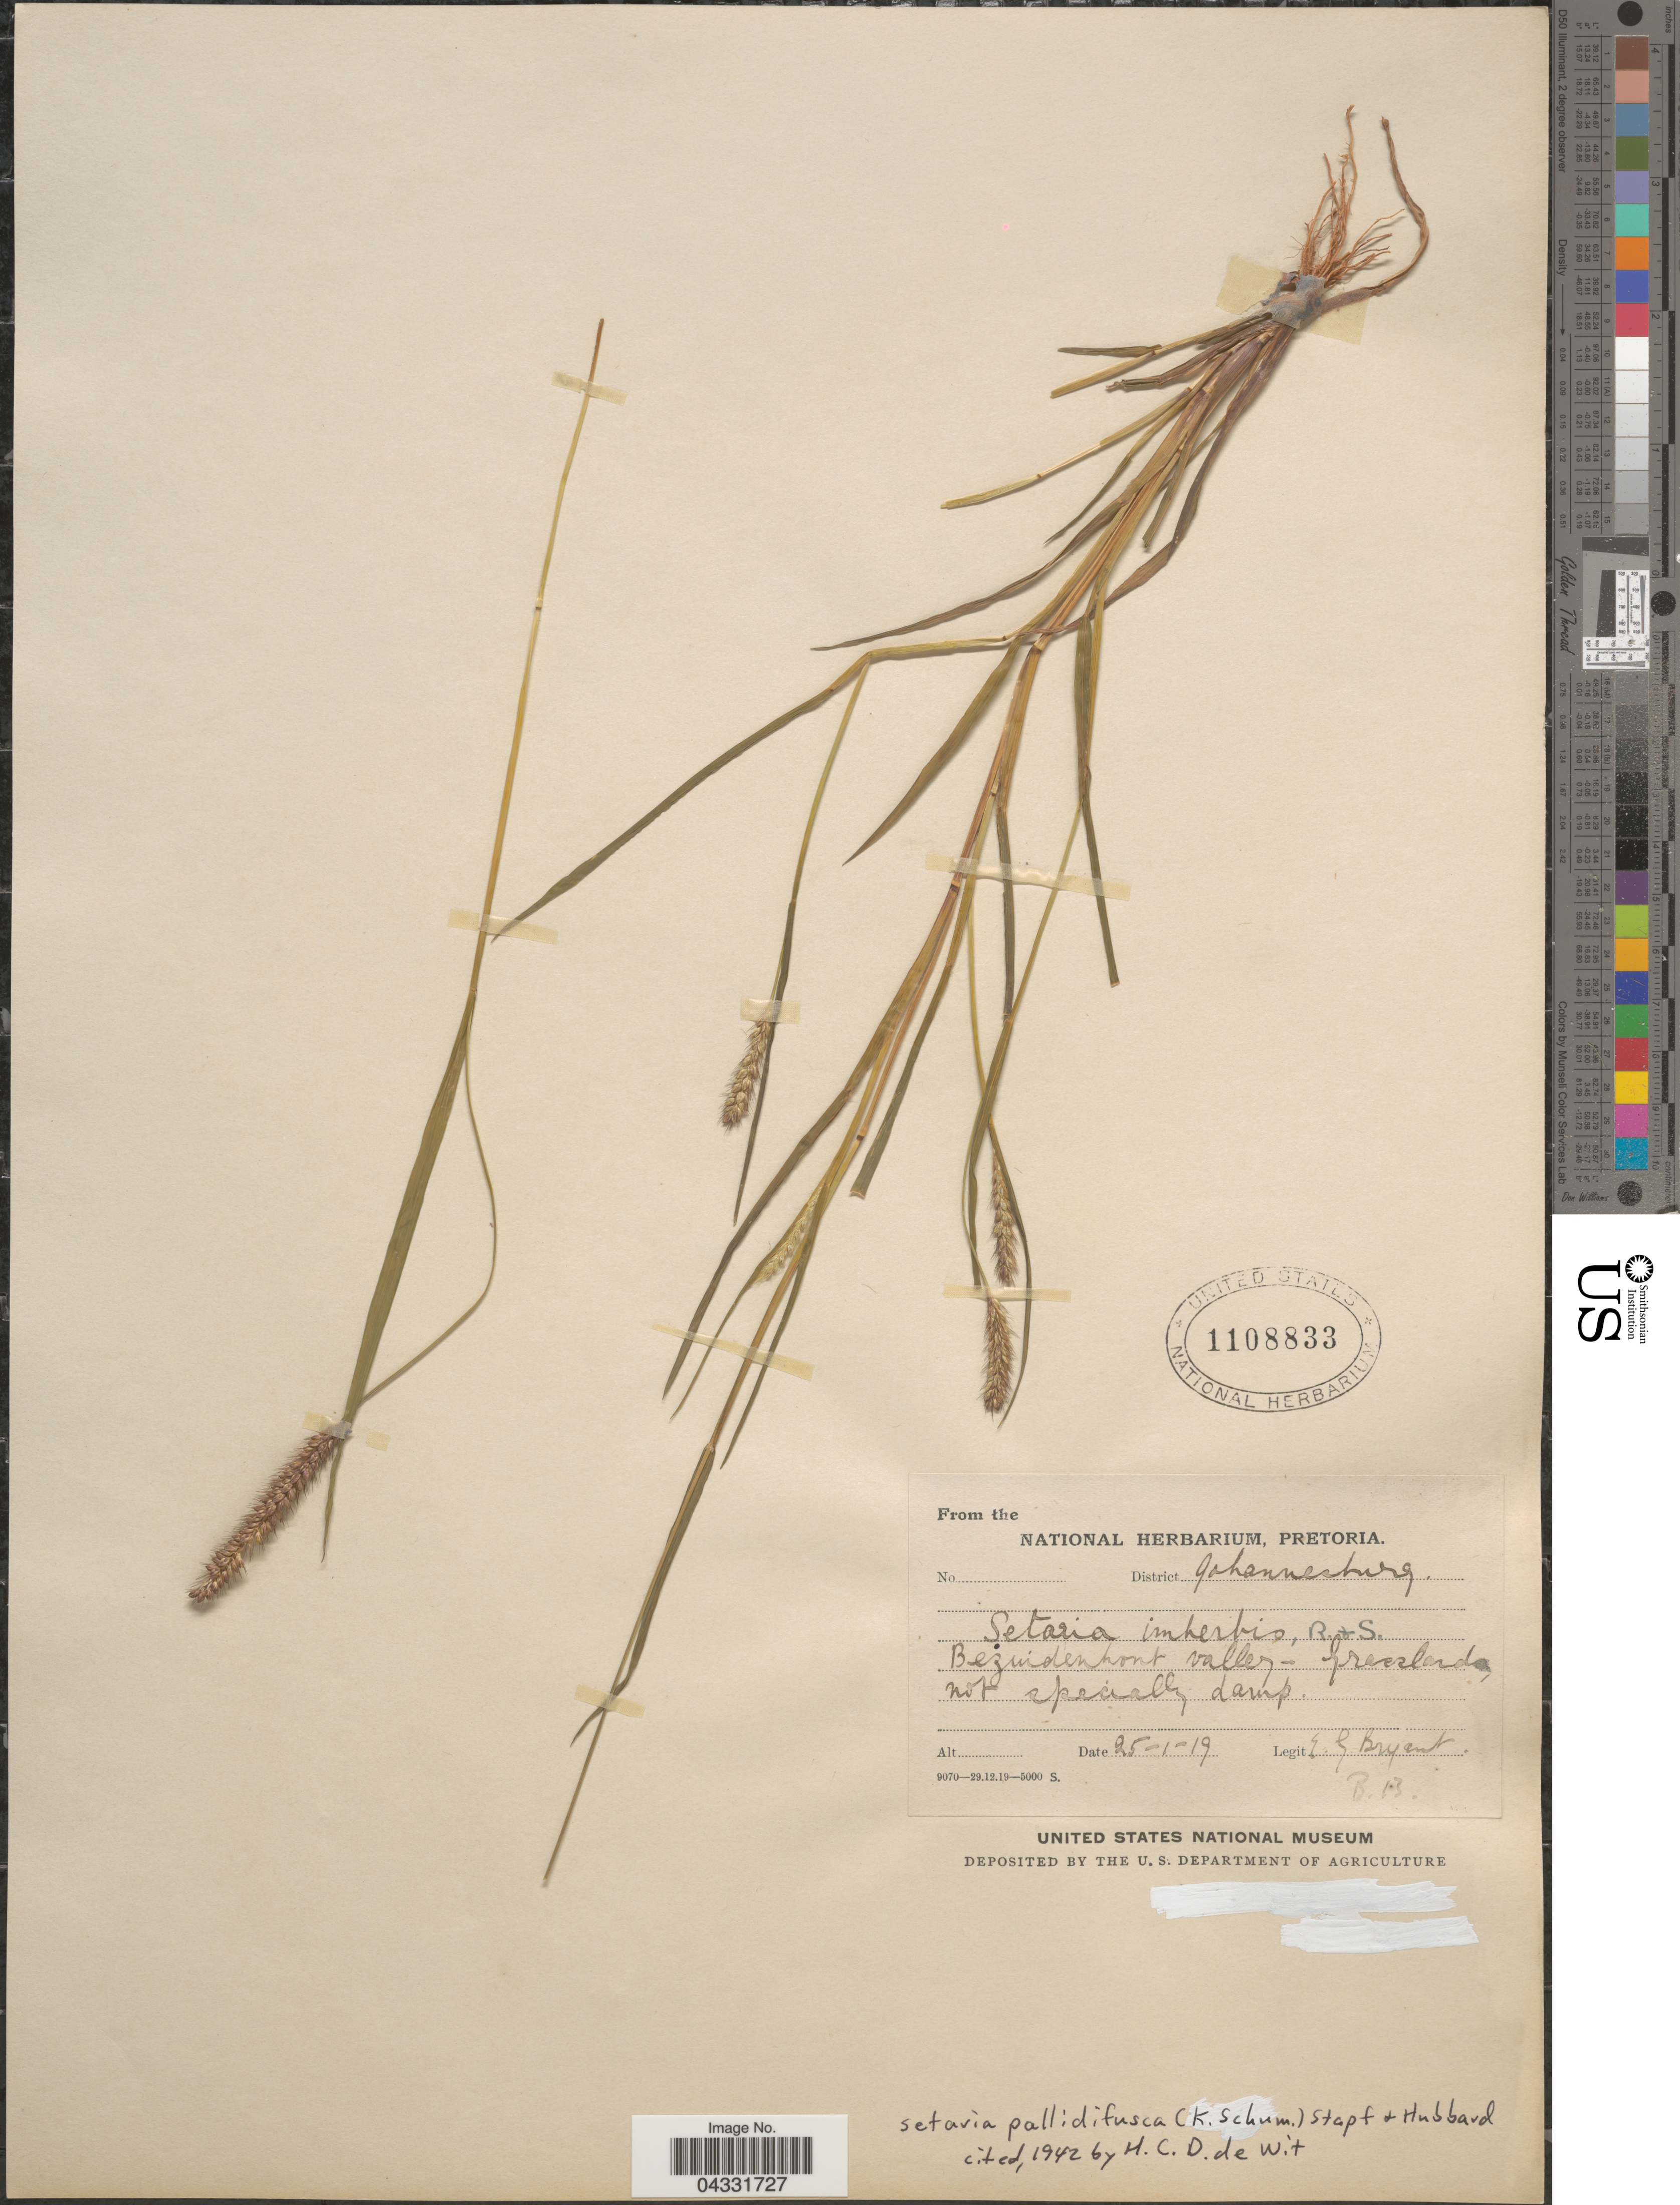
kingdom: Plantae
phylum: Tracheophyta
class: Liliopsida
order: Poales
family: Poaceae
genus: Setaria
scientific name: Setaria pallide-fusca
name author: (Schumach.) Stapf & C.E. Hubb.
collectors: E. Bryant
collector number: B13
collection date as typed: Transcribed d/m/y: 25/1/19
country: South Africa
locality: District Johannesburg.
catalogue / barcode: US 1108833